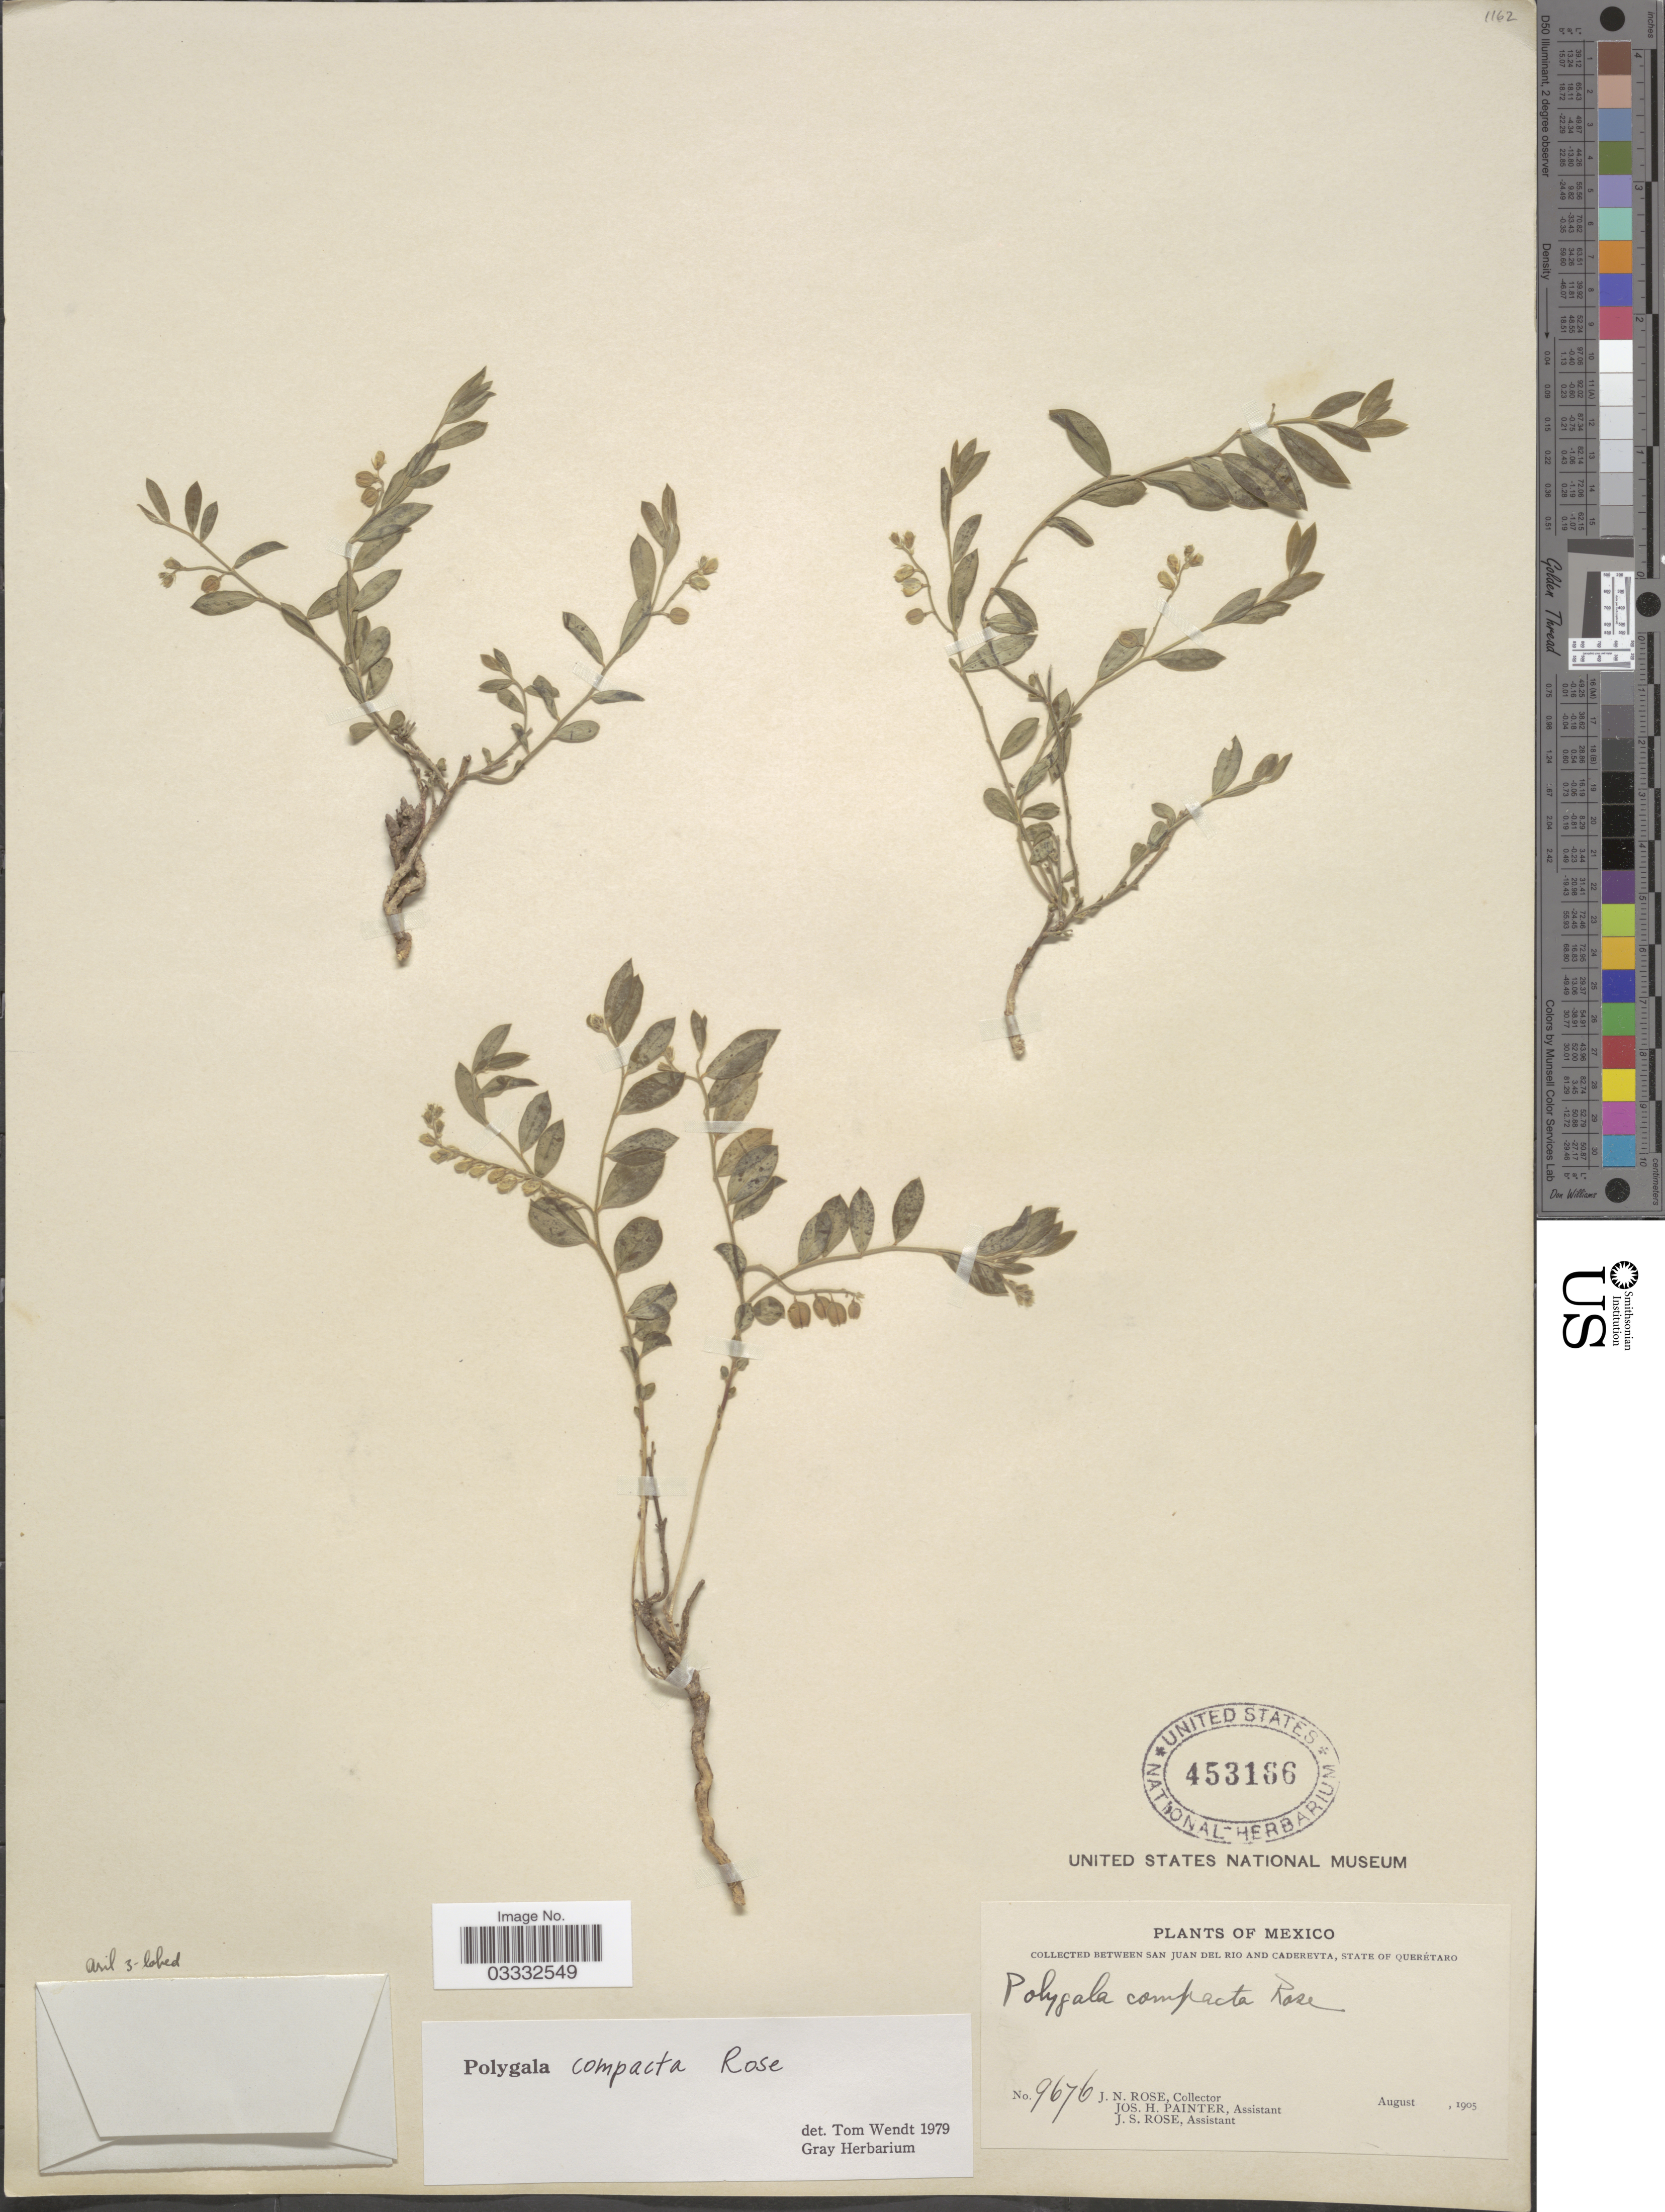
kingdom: Plantae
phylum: Tracheophyta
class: Magnoliopsida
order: Fabales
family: Polygalaceae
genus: Polygala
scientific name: Polygala compacta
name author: Rose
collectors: J. N. Rose, J. H. Painter & J. S. Rose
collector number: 9676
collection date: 1905-08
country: Mexico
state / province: Querétaro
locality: Between San Juan del Rio and Cadereyta.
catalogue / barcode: US 453166